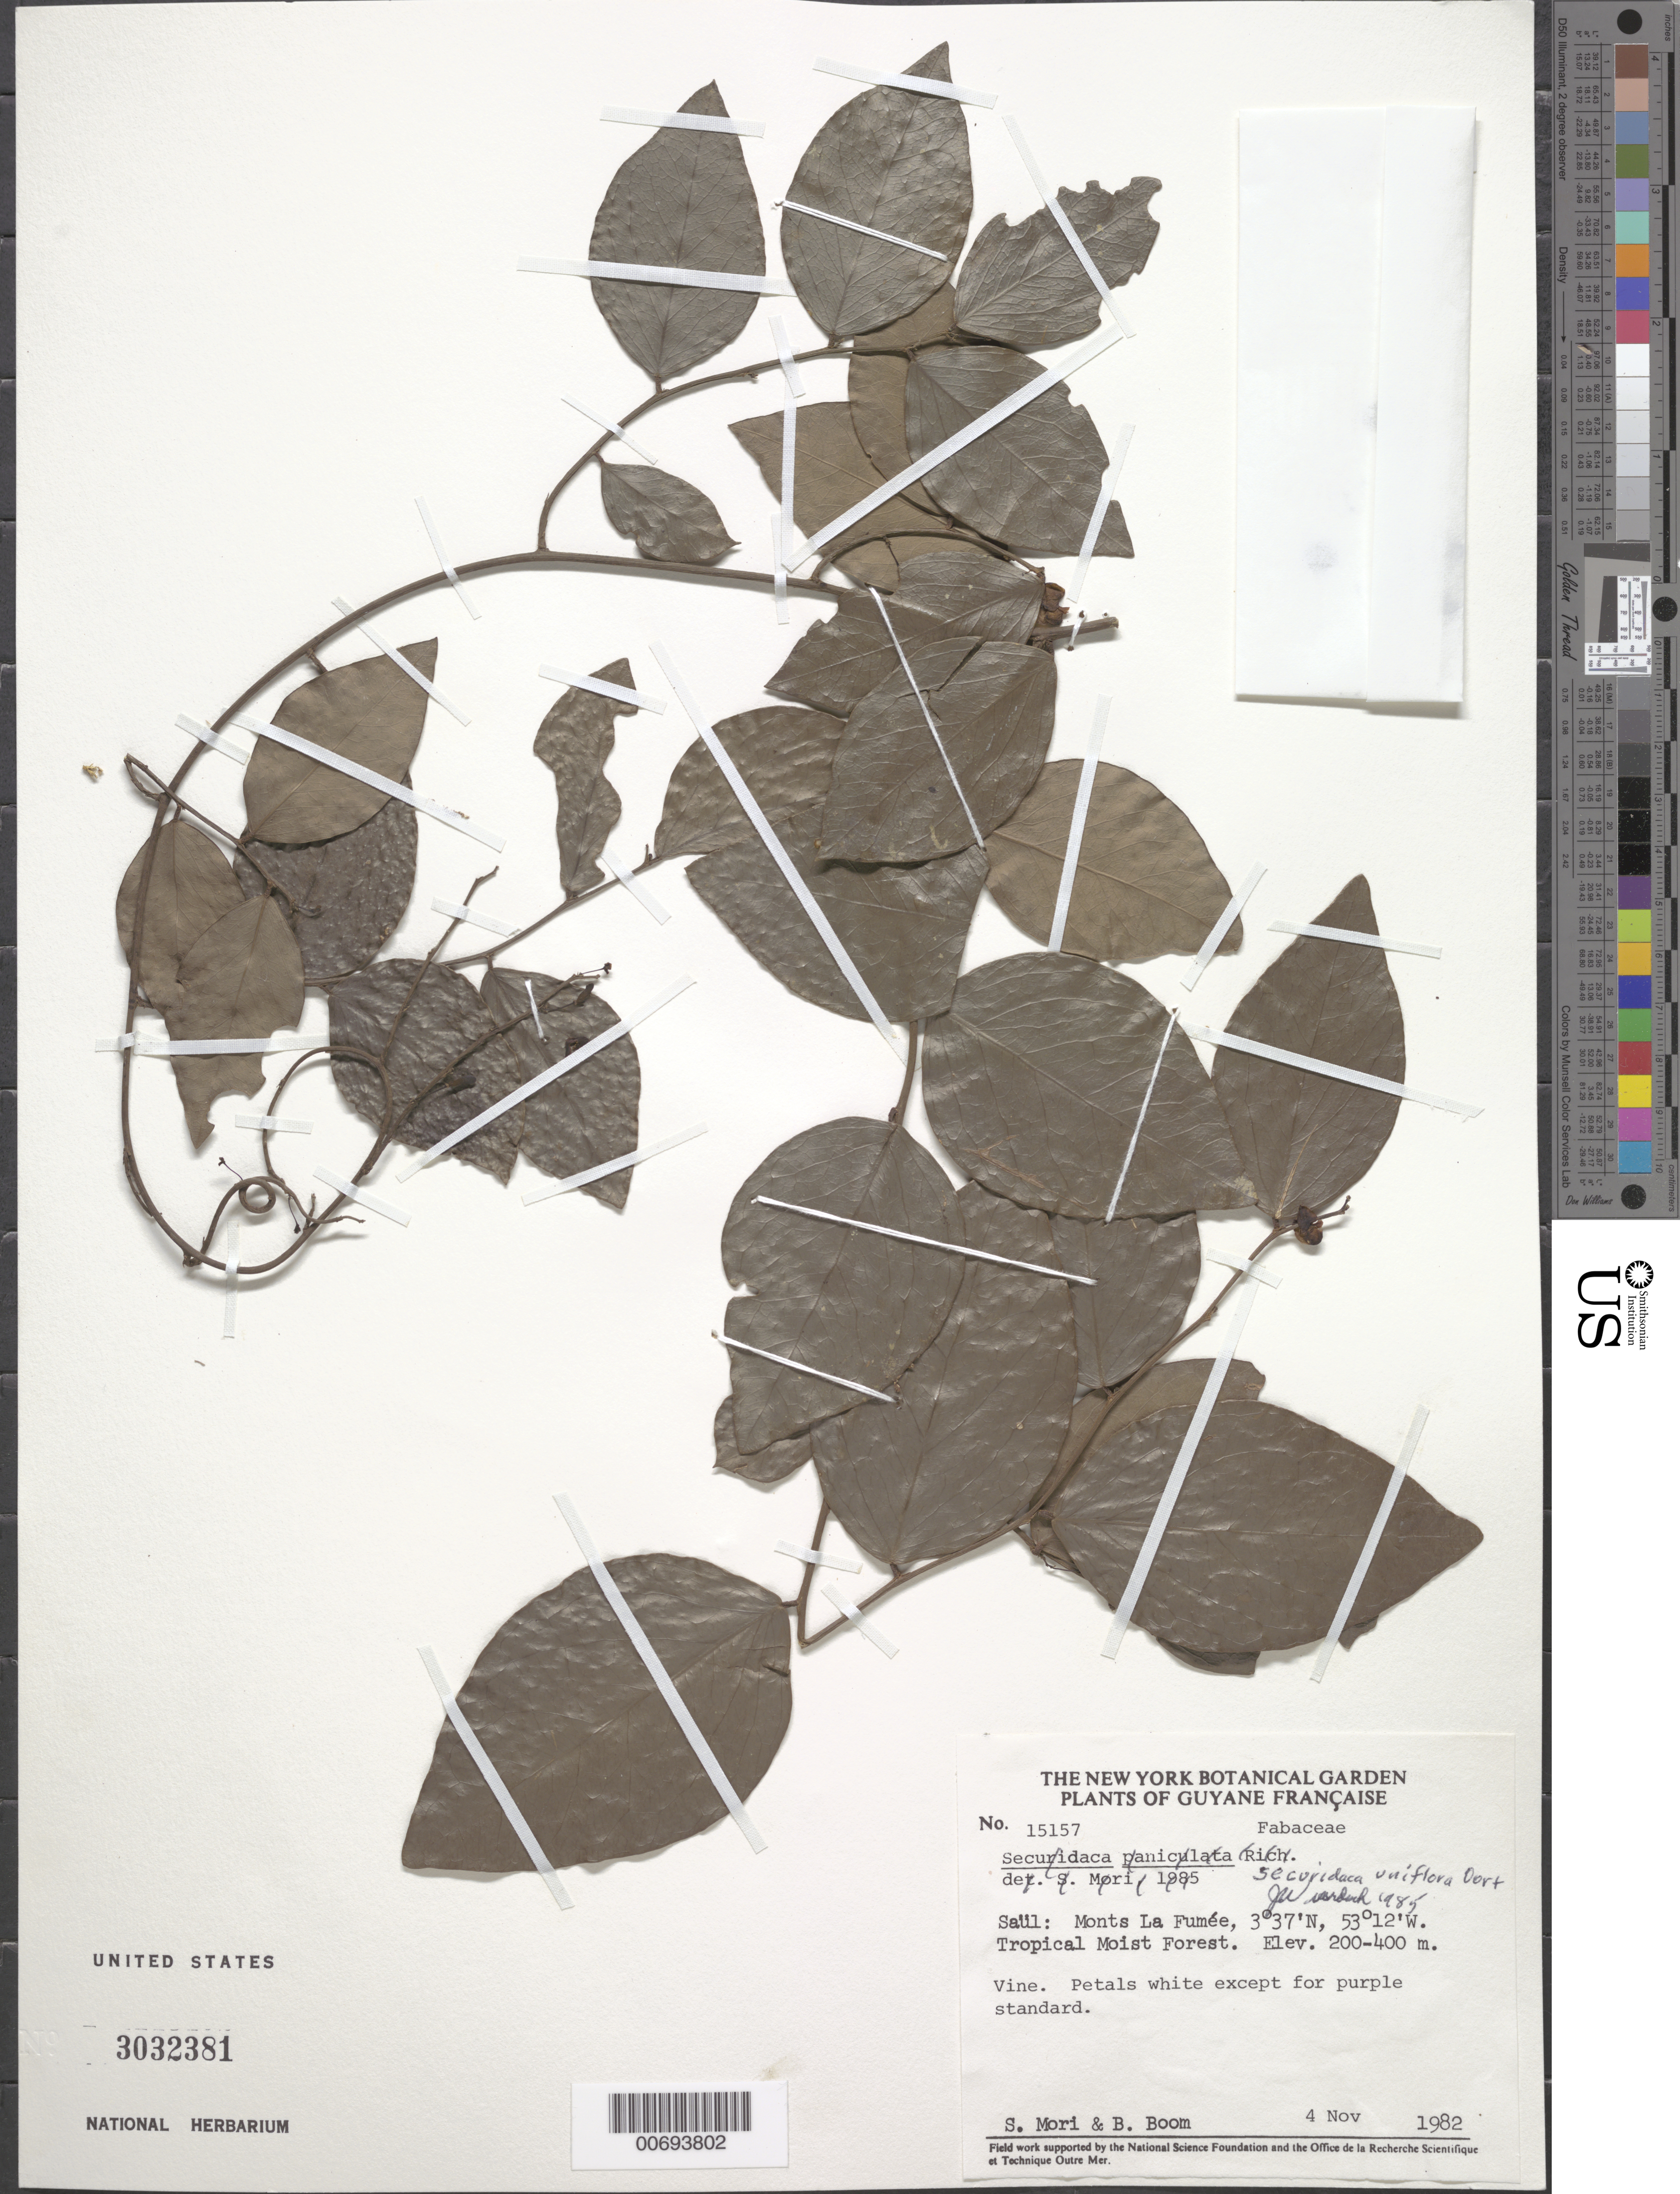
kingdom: Plantae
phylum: Tracheophyta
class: Magnoliopsida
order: Fabales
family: Polygalaceae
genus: Securidaca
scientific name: Securidaca uniflora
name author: Oort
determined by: Wurdack, John J., (US), US (UNITED STATES)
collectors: S. Mori & B. M. Boom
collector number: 15157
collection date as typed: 4-Nov-82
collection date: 1982-11-04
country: French Guiana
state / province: Saint-Laurent-du-Maroni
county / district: Saül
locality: Saül, Monts La Fumée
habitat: Tropical moist forest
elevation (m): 200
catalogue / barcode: US 3032381